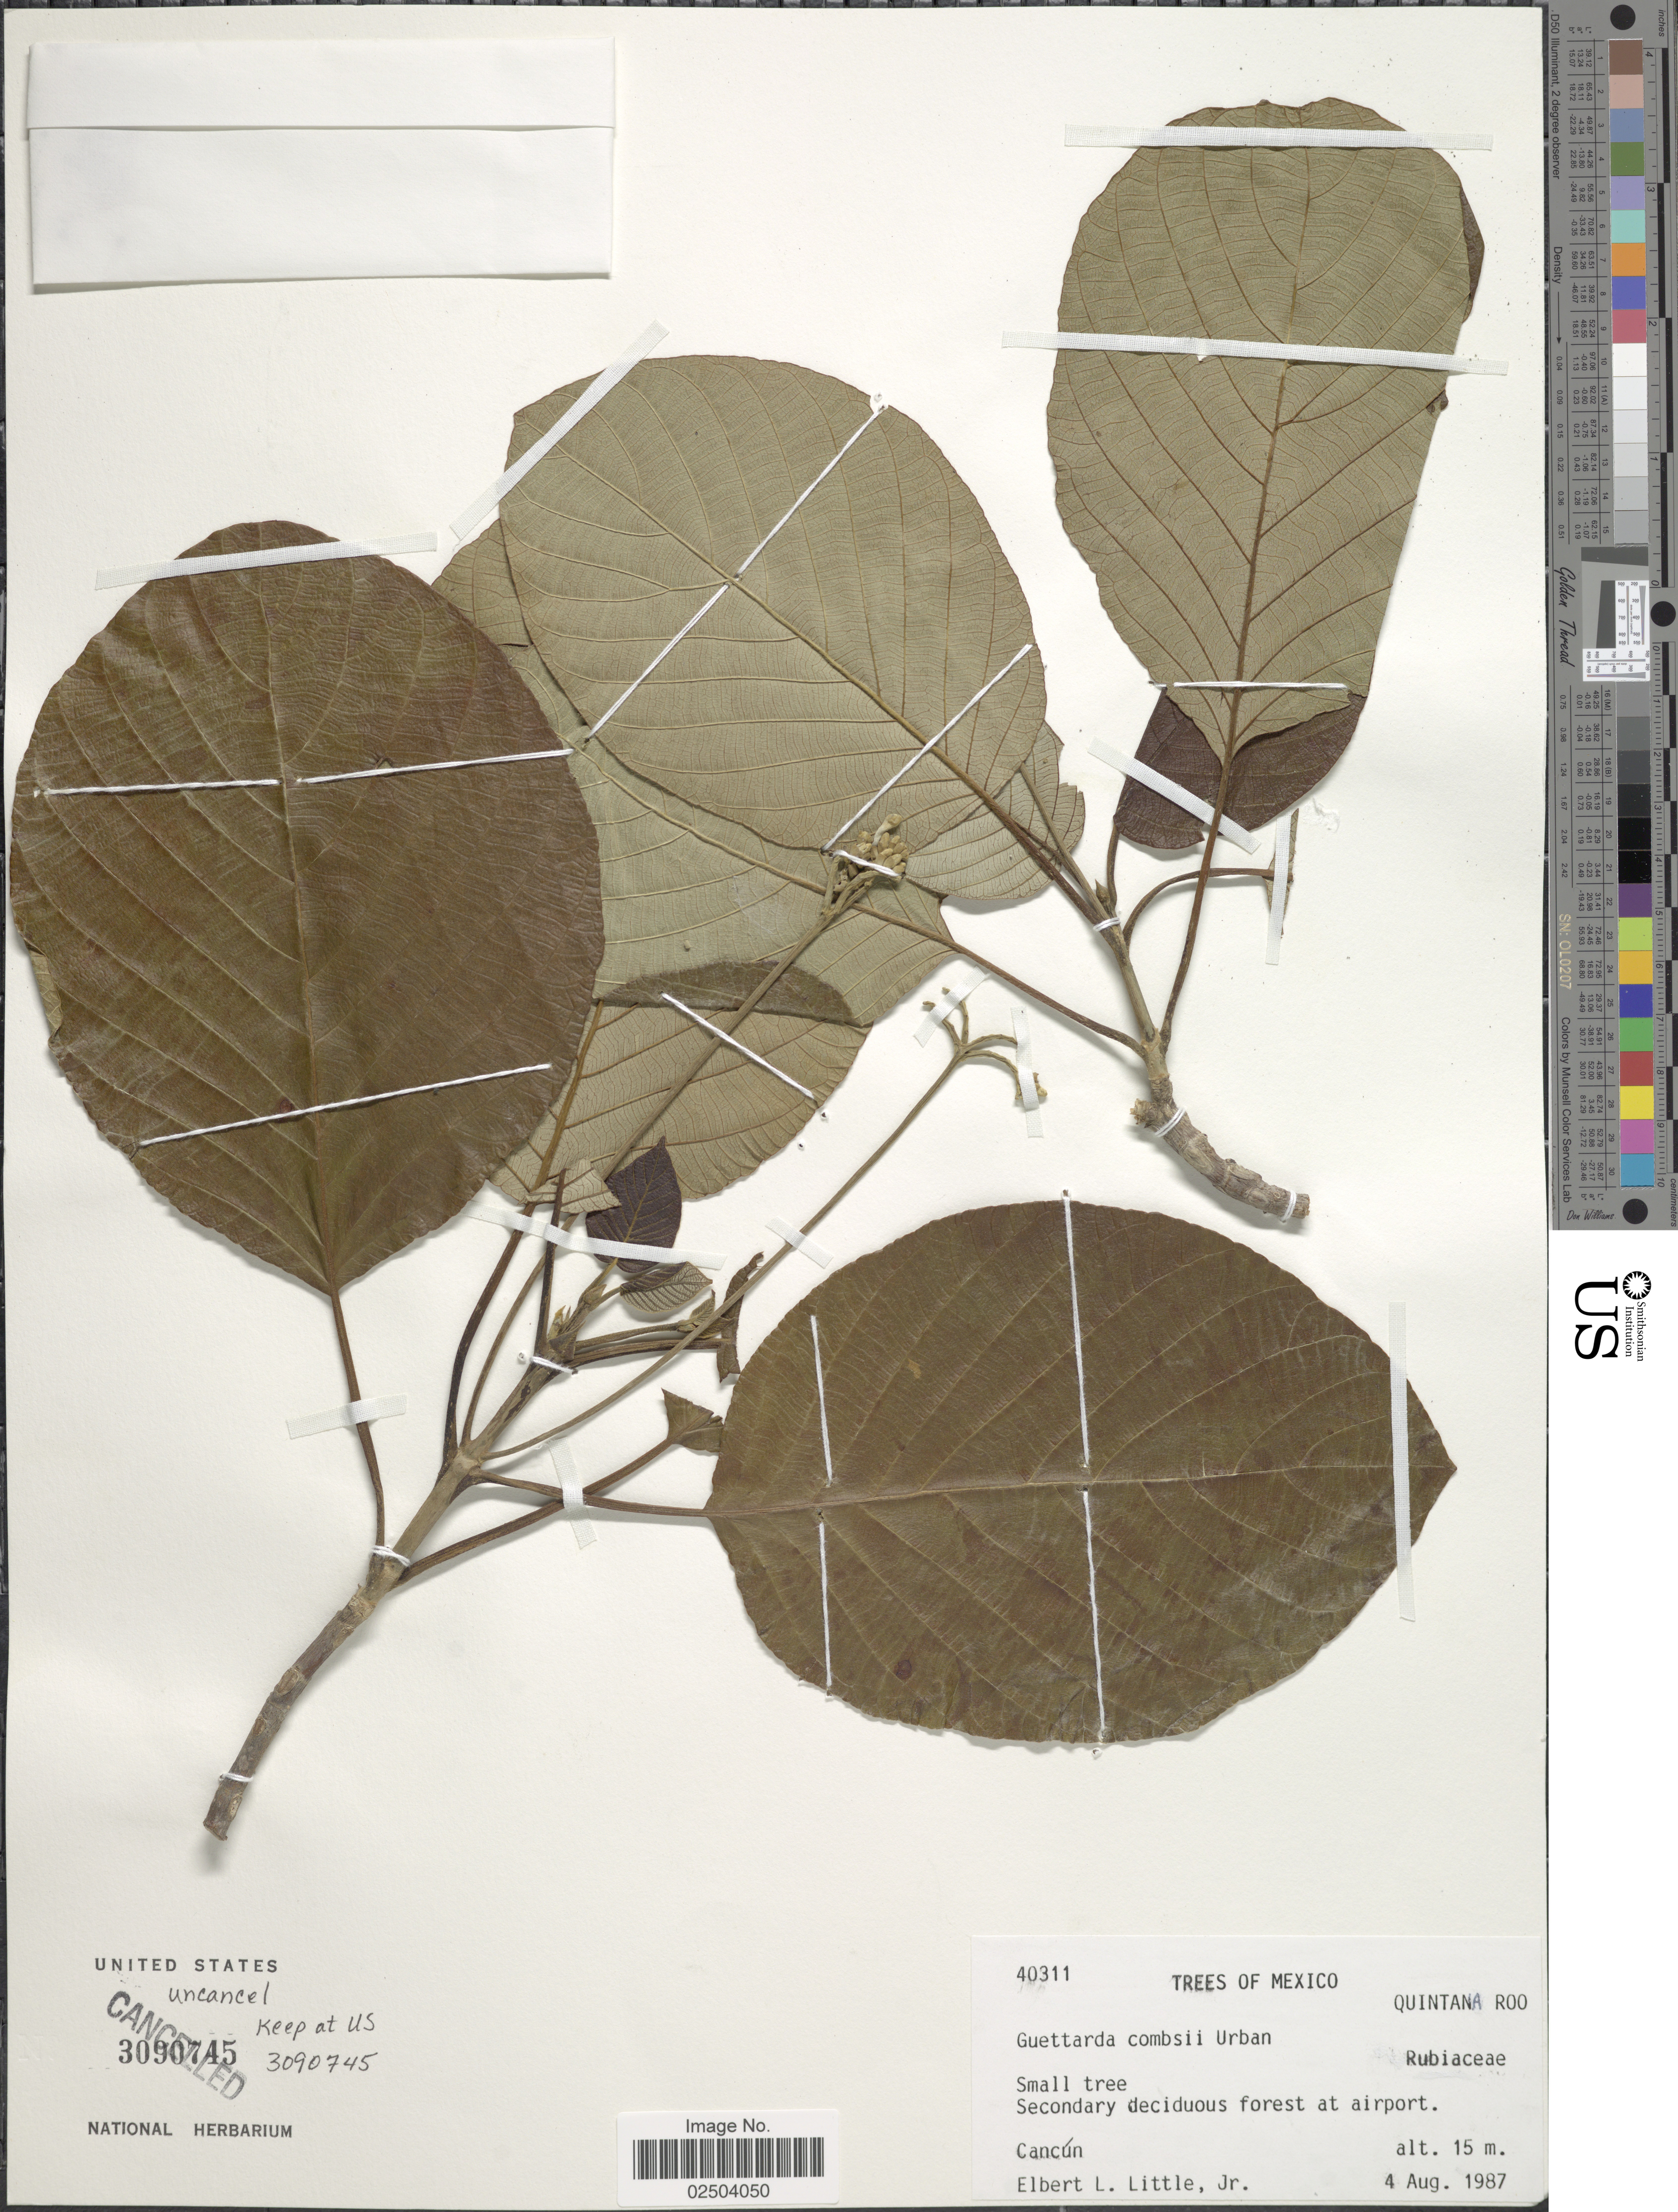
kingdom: Plantae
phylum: Tracheophyta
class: Magnoliopsida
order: Gentianales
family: Rubiaceae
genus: Guettarda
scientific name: Guettarda combsii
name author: Urb.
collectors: E. L. Little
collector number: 40311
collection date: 1987-08-04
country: Mexico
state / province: Quintana Roo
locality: Secondary deciduous forest at airport. Cancun.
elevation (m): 15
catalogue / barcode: US 3090745